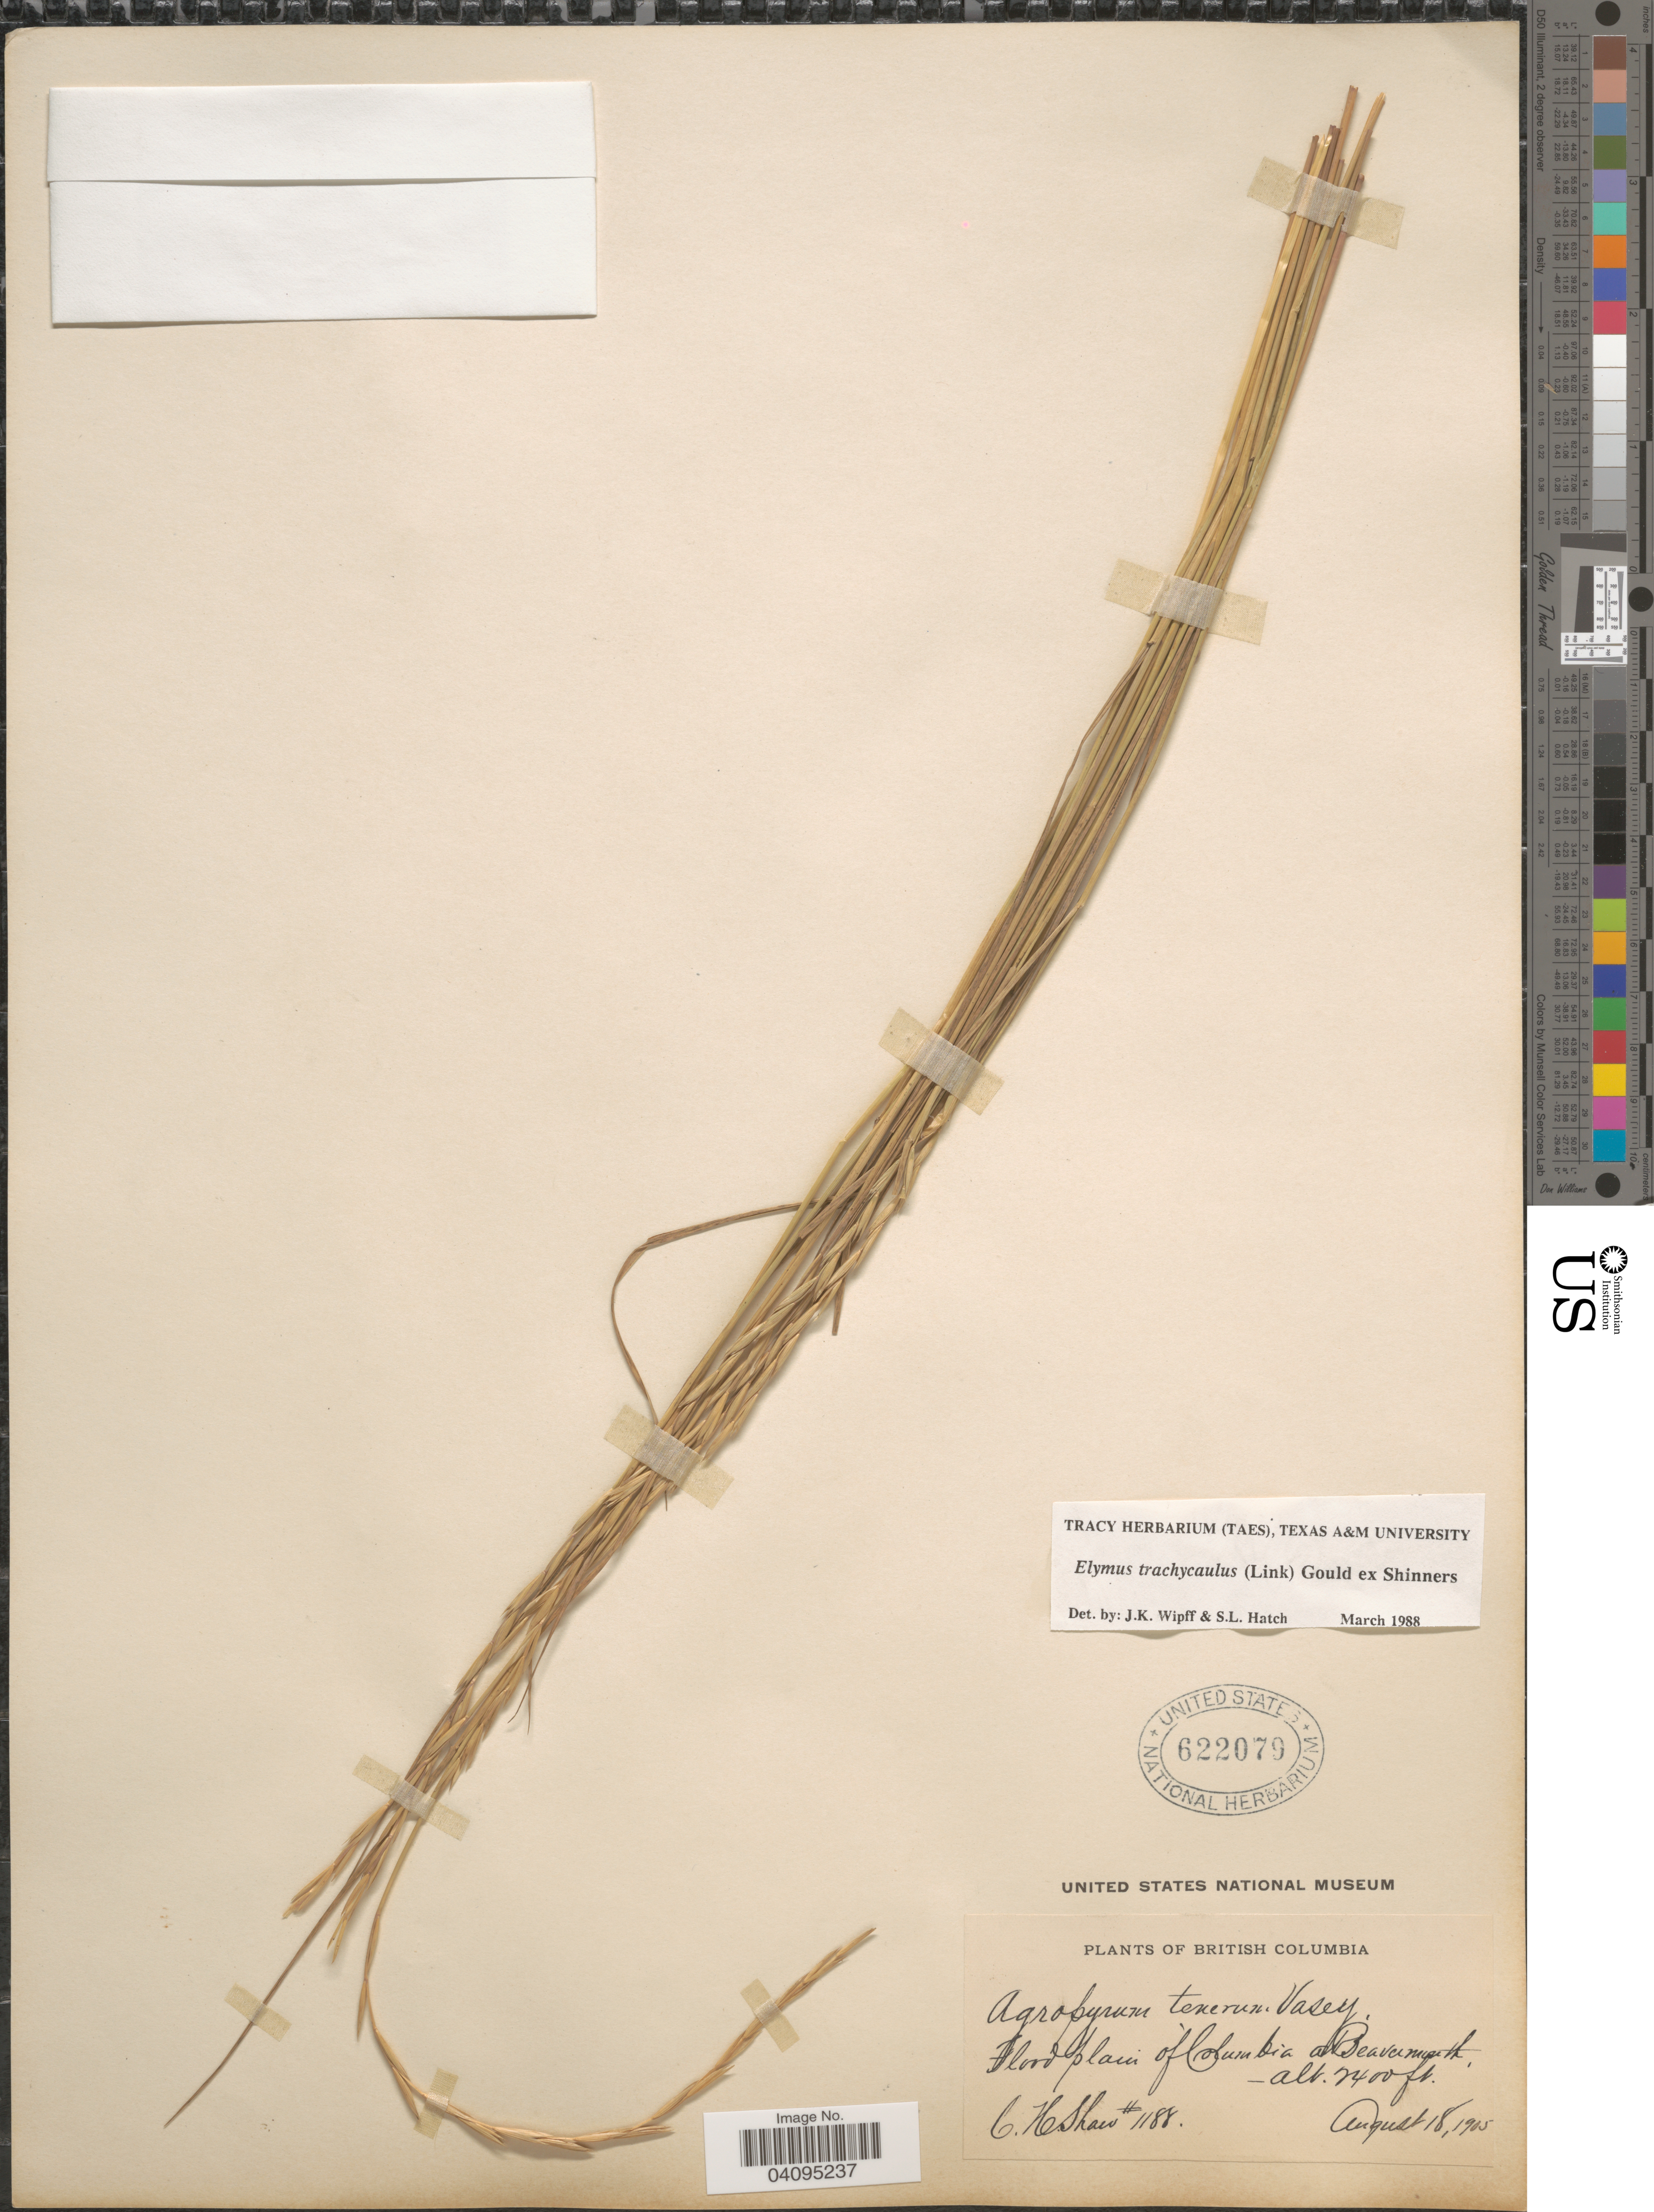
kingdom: Plantae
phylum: Tracheophyta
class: Liliopsida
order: Poales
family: Poaceae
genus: Elymus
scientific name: Elymus trachycaulus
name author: (Link) Gould ex Shinners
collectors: C. H. Shaw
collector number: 1188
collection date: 1905-08-18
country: Canada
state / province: British Columbia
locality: Floodplain of Columbia at Beavermouth.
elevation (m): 732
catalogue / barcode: US 622079